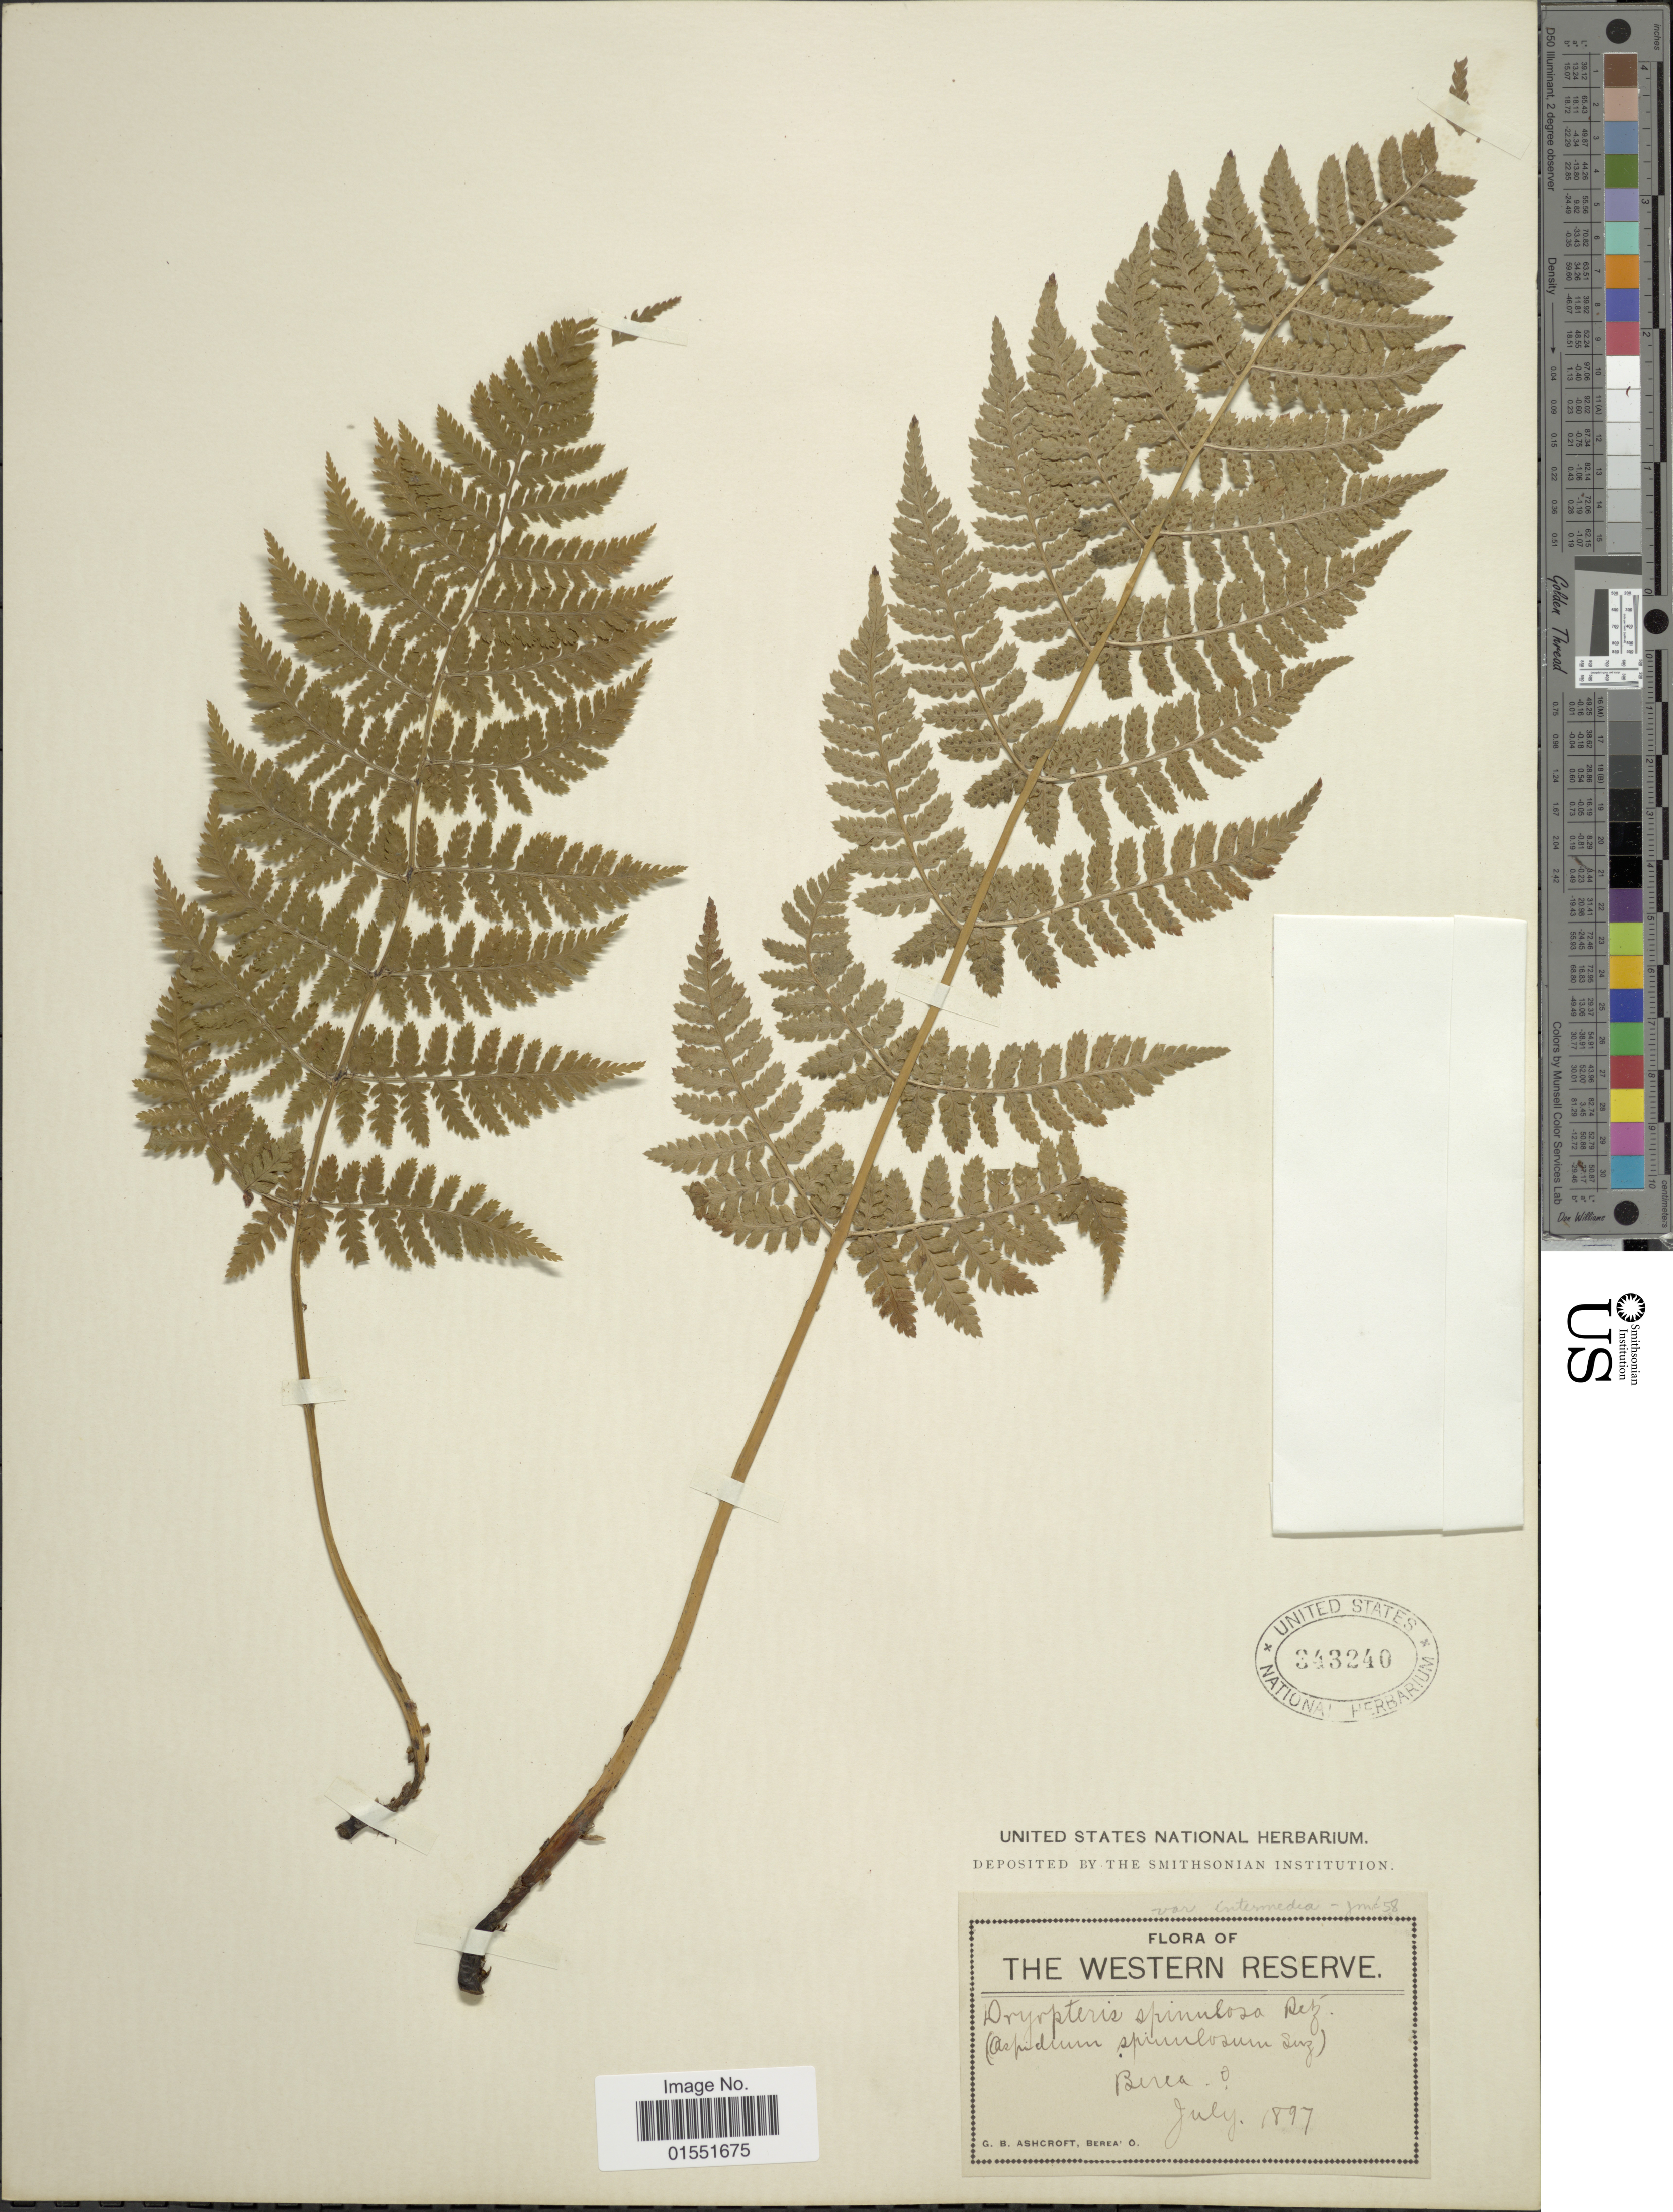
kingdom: Plantae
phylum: Tracheophyta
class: Polypodiopsida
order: Polypodiales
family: Dryopteridaceae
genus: Dryopteris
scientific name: Dryopteris intermedia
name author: (Muhl.) A. Gray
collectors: G. Ashcroft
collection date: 1897-07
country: United States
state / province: Ohio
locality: Western Reserve, Berea O.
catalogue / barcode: US 343240